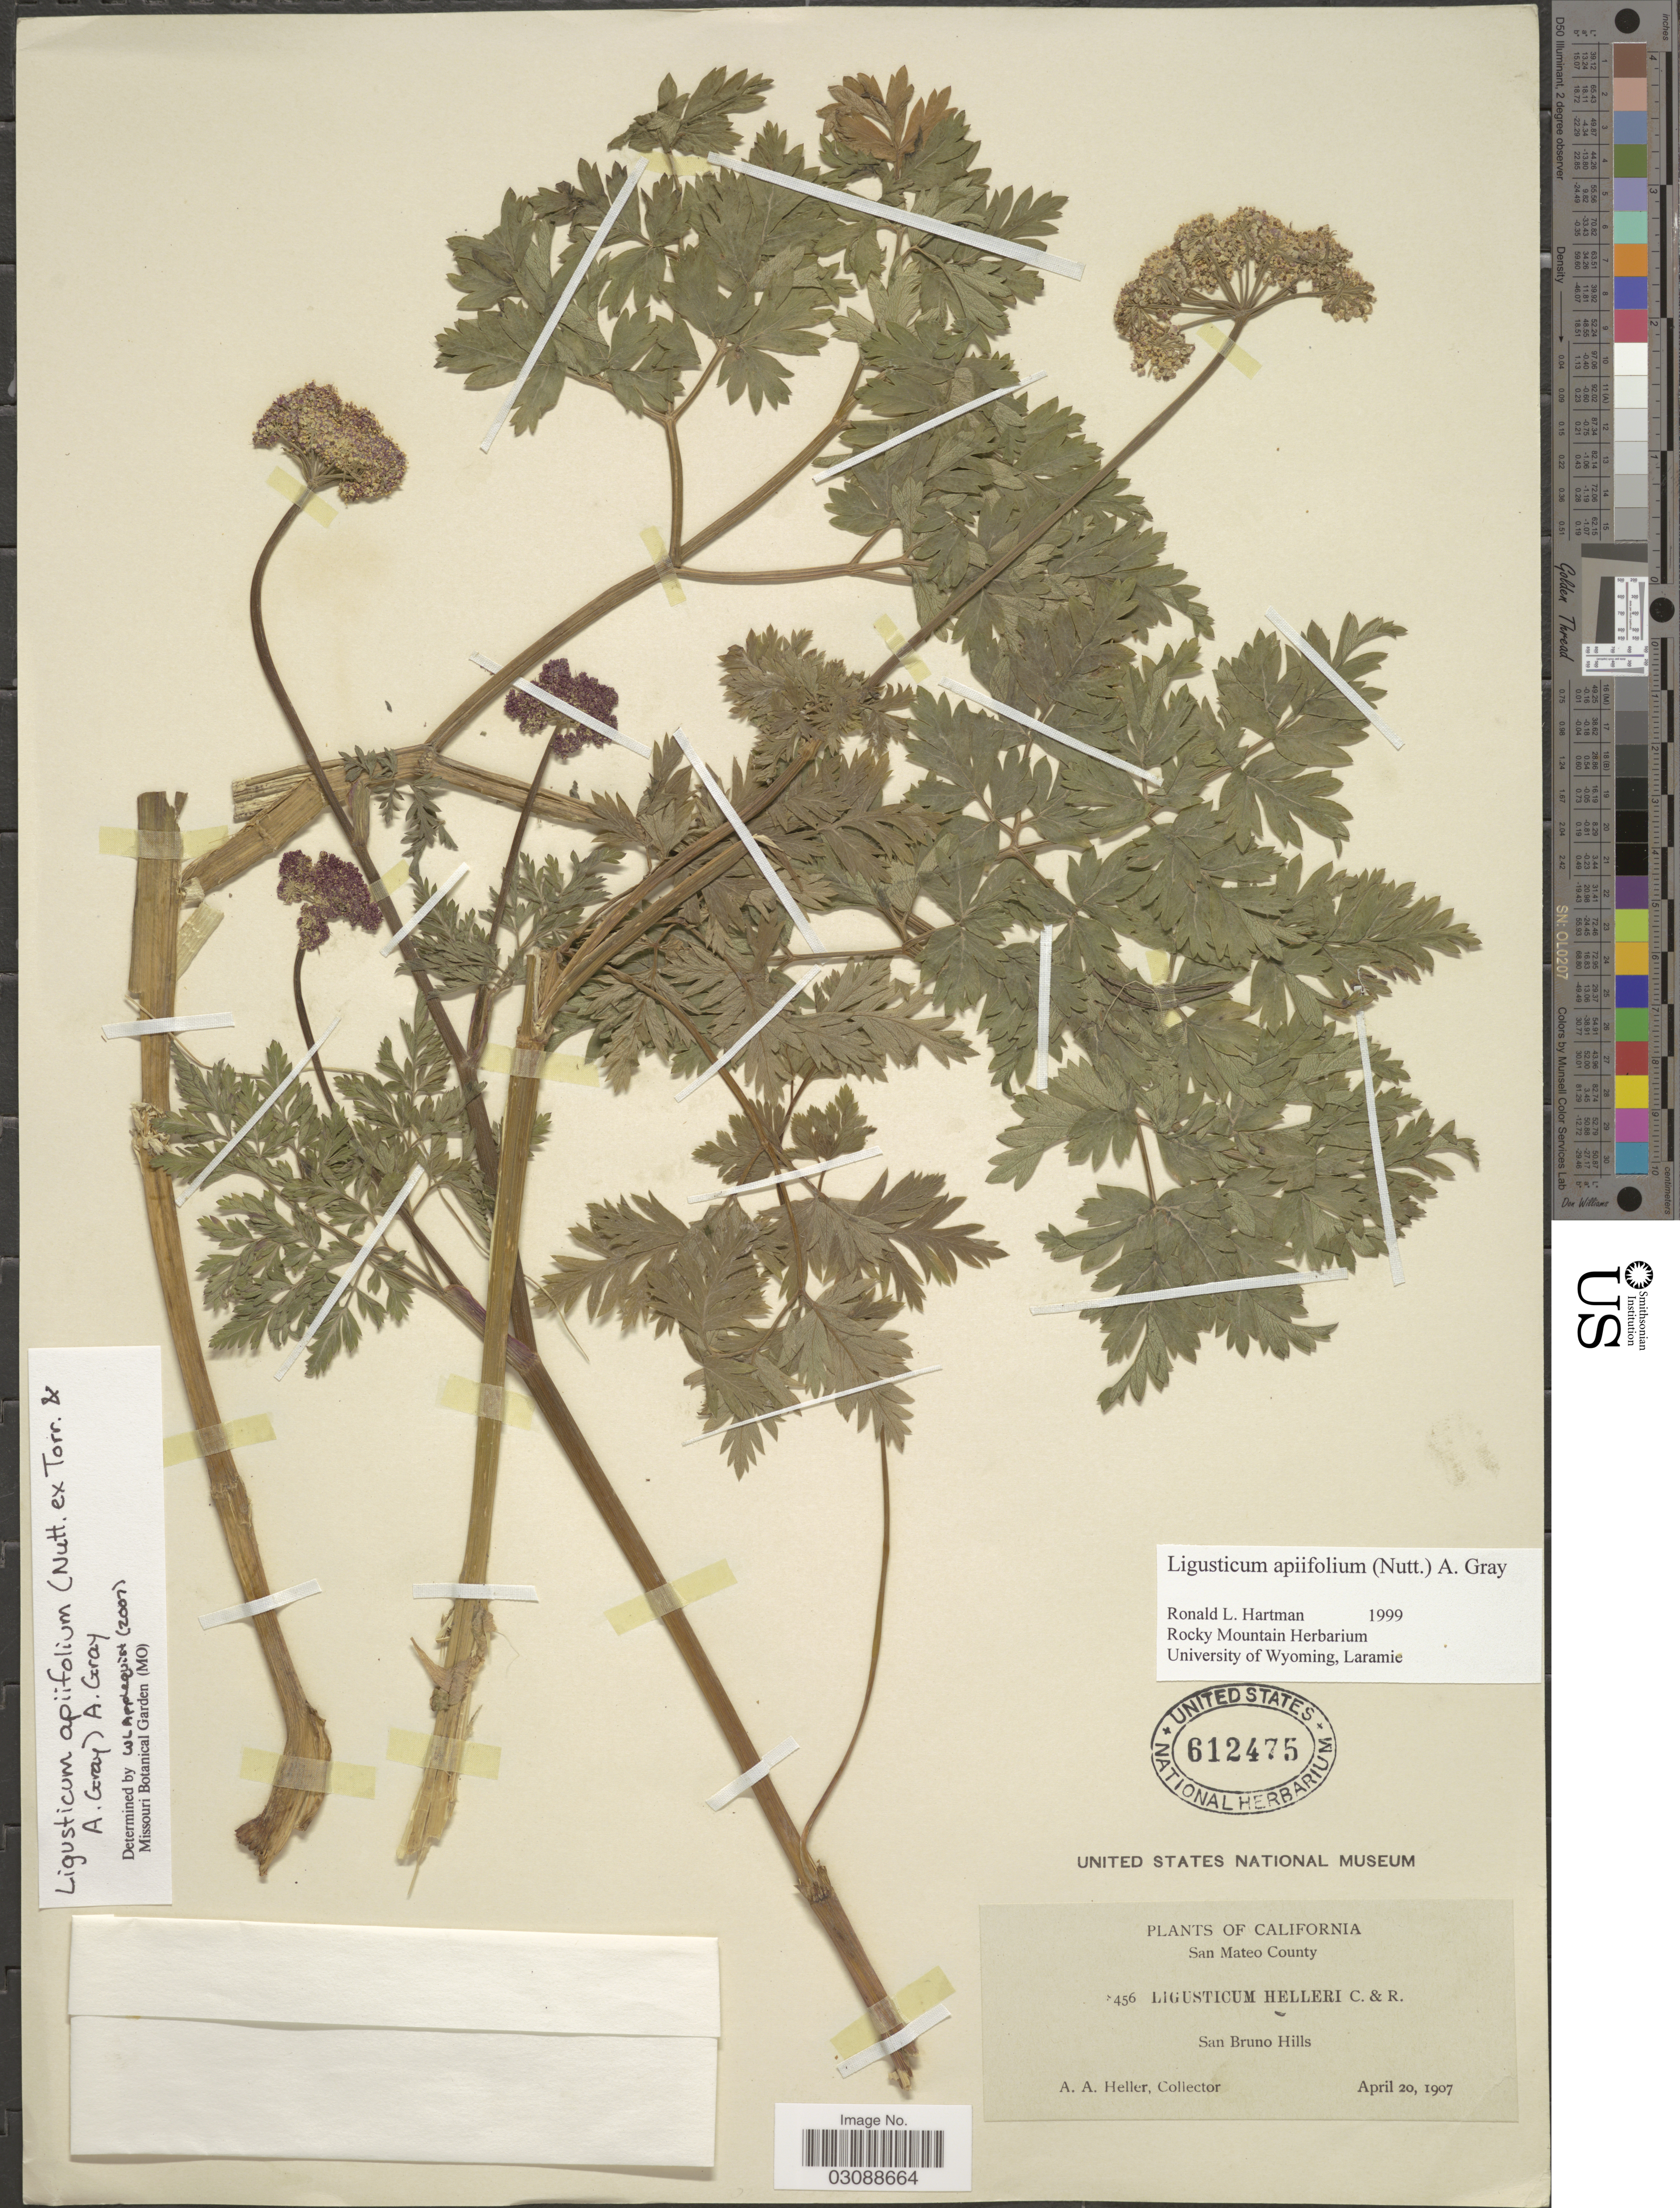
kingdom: Plantae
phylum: Tracheophyta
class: Magnoliopsida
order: Apiales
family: Apiaceae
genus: Ligusticum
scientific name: Ligusticum apiifolium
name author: (Nutt. ex Torr. & A. Gray) A. Gray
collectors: A. A. Heller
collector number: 456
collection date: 1907-04-20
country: United States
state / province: California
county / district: San Mateo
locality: San Mateo County. San Bruno Hills.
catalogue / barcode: US 612475